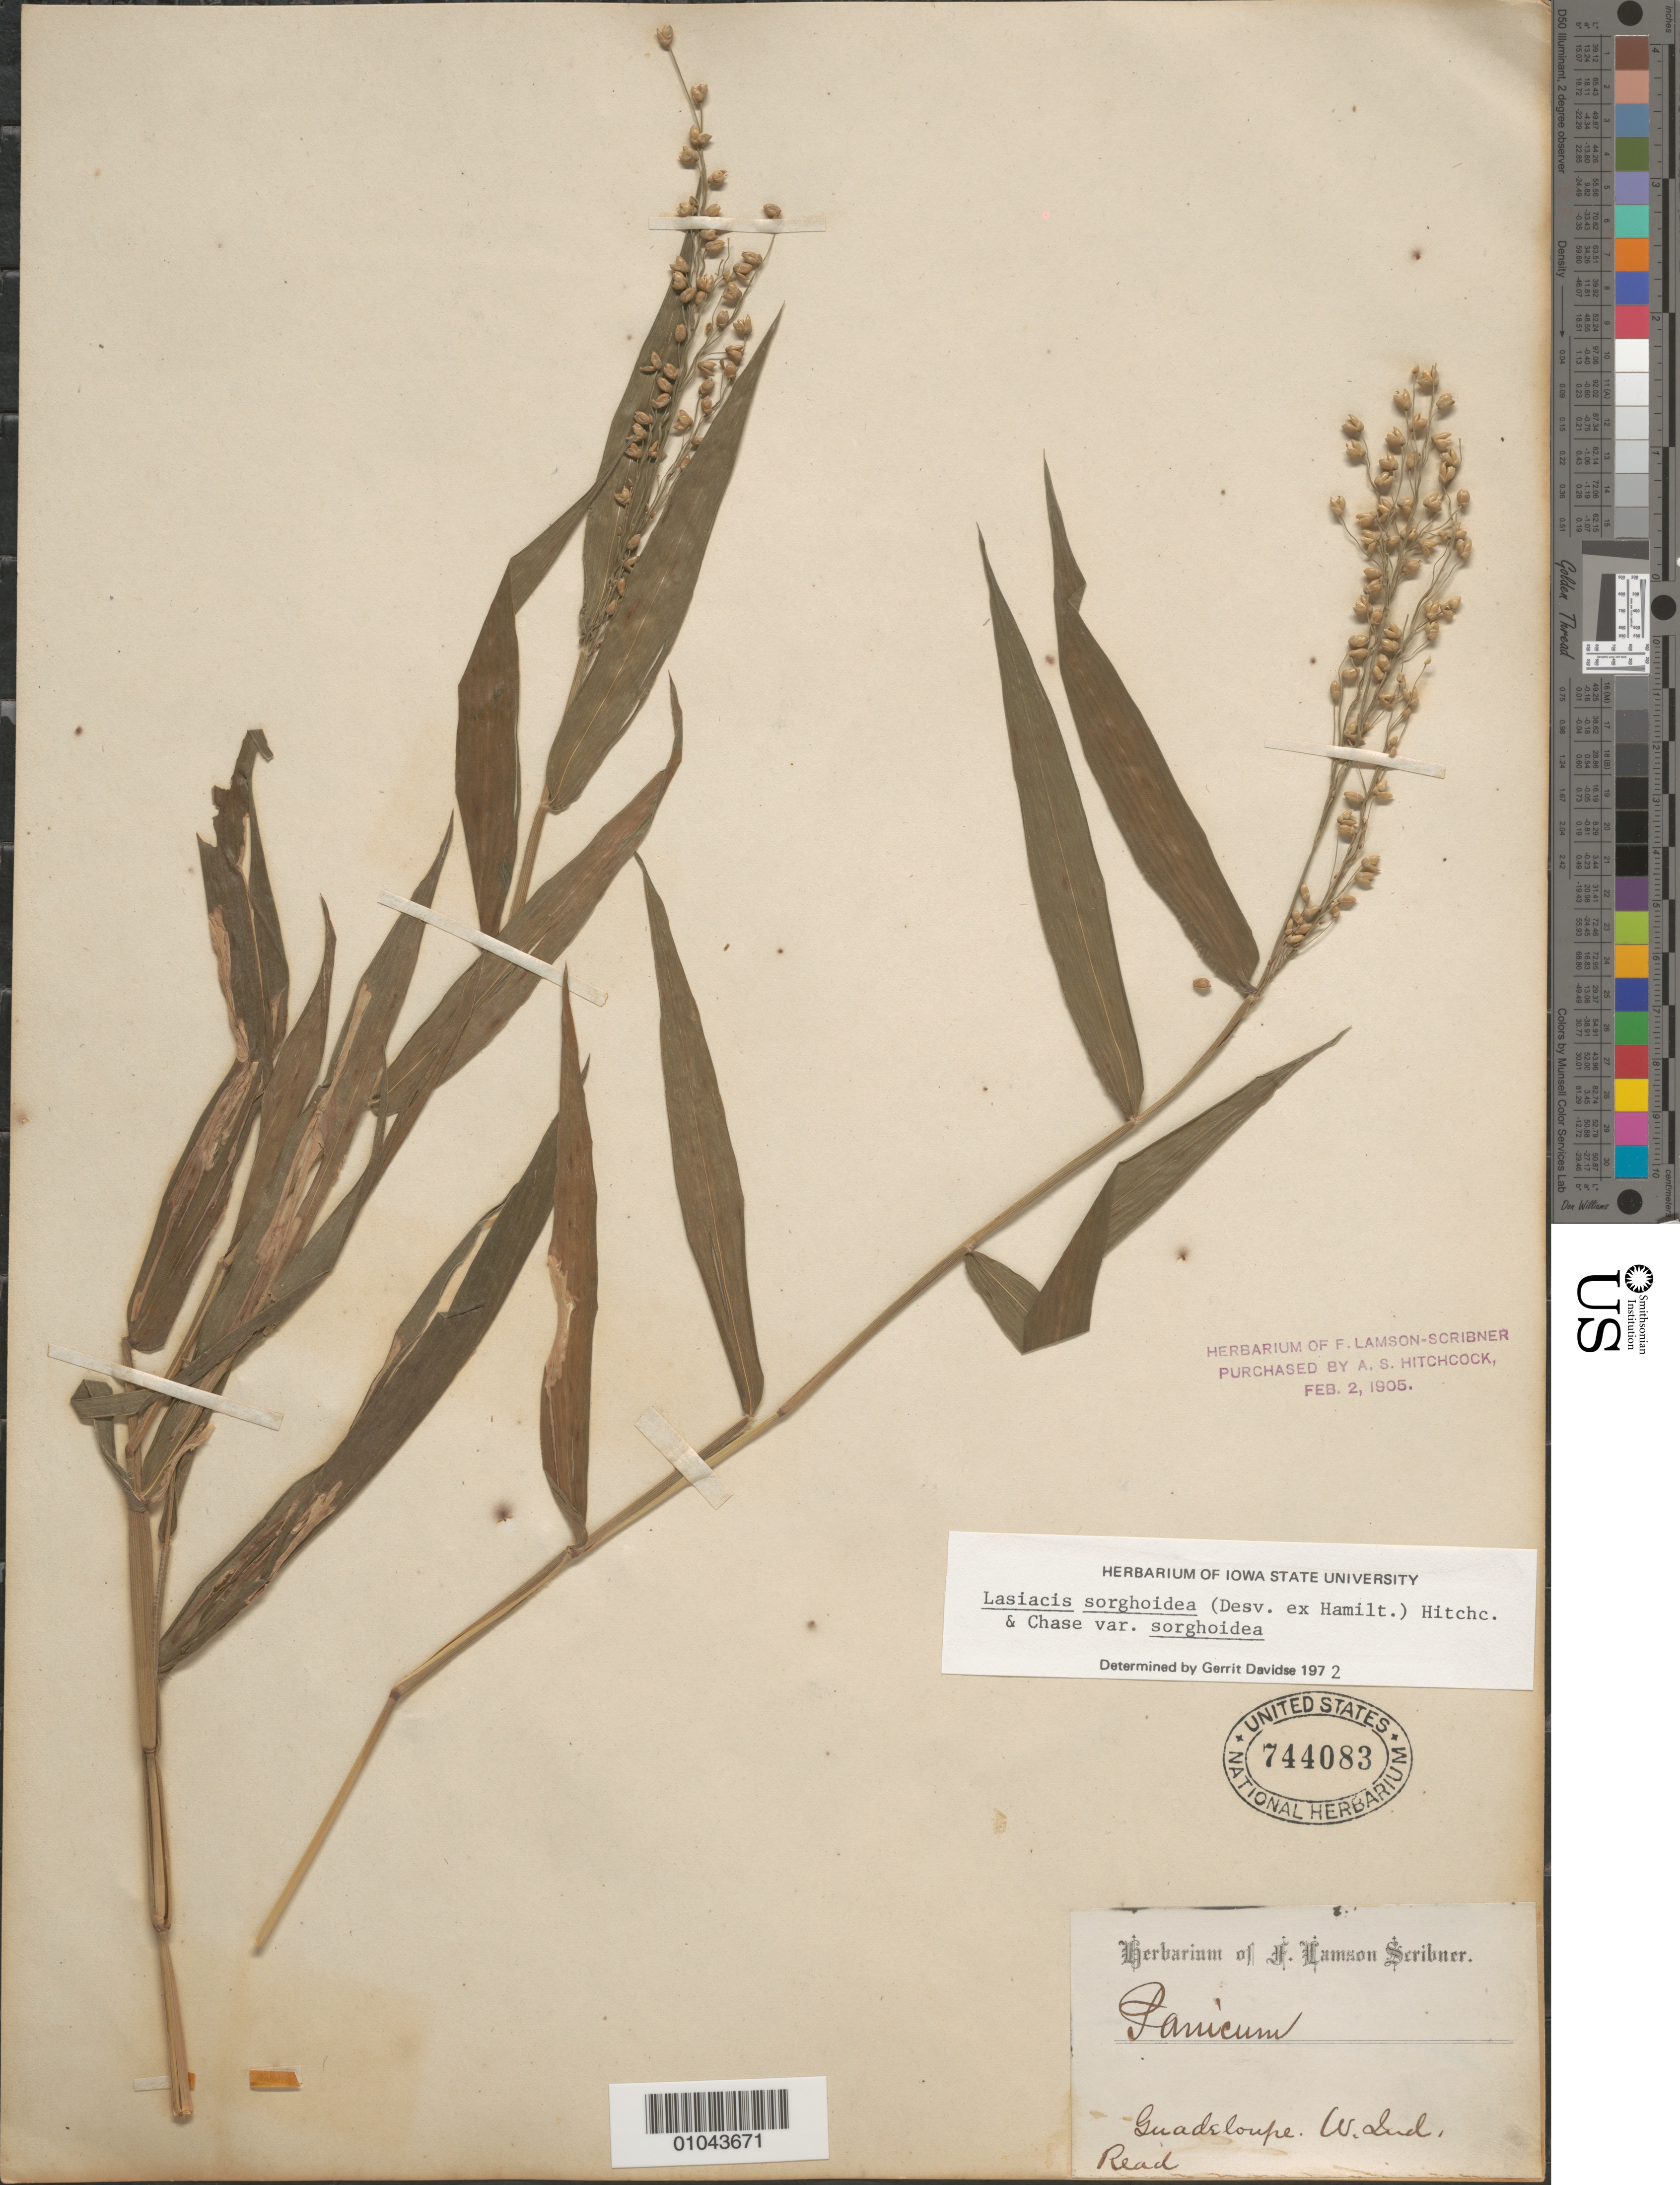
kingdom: Plantae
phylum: Tracheophyta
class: Liliopsida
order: Poales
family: Poaceae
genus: Lasiacis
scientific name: Lasiacis sorghoidea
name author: (Desv. ex Ham.) Hitchc. & Chase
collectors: J. Reed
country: Guadeloupe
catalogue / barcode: US 744083